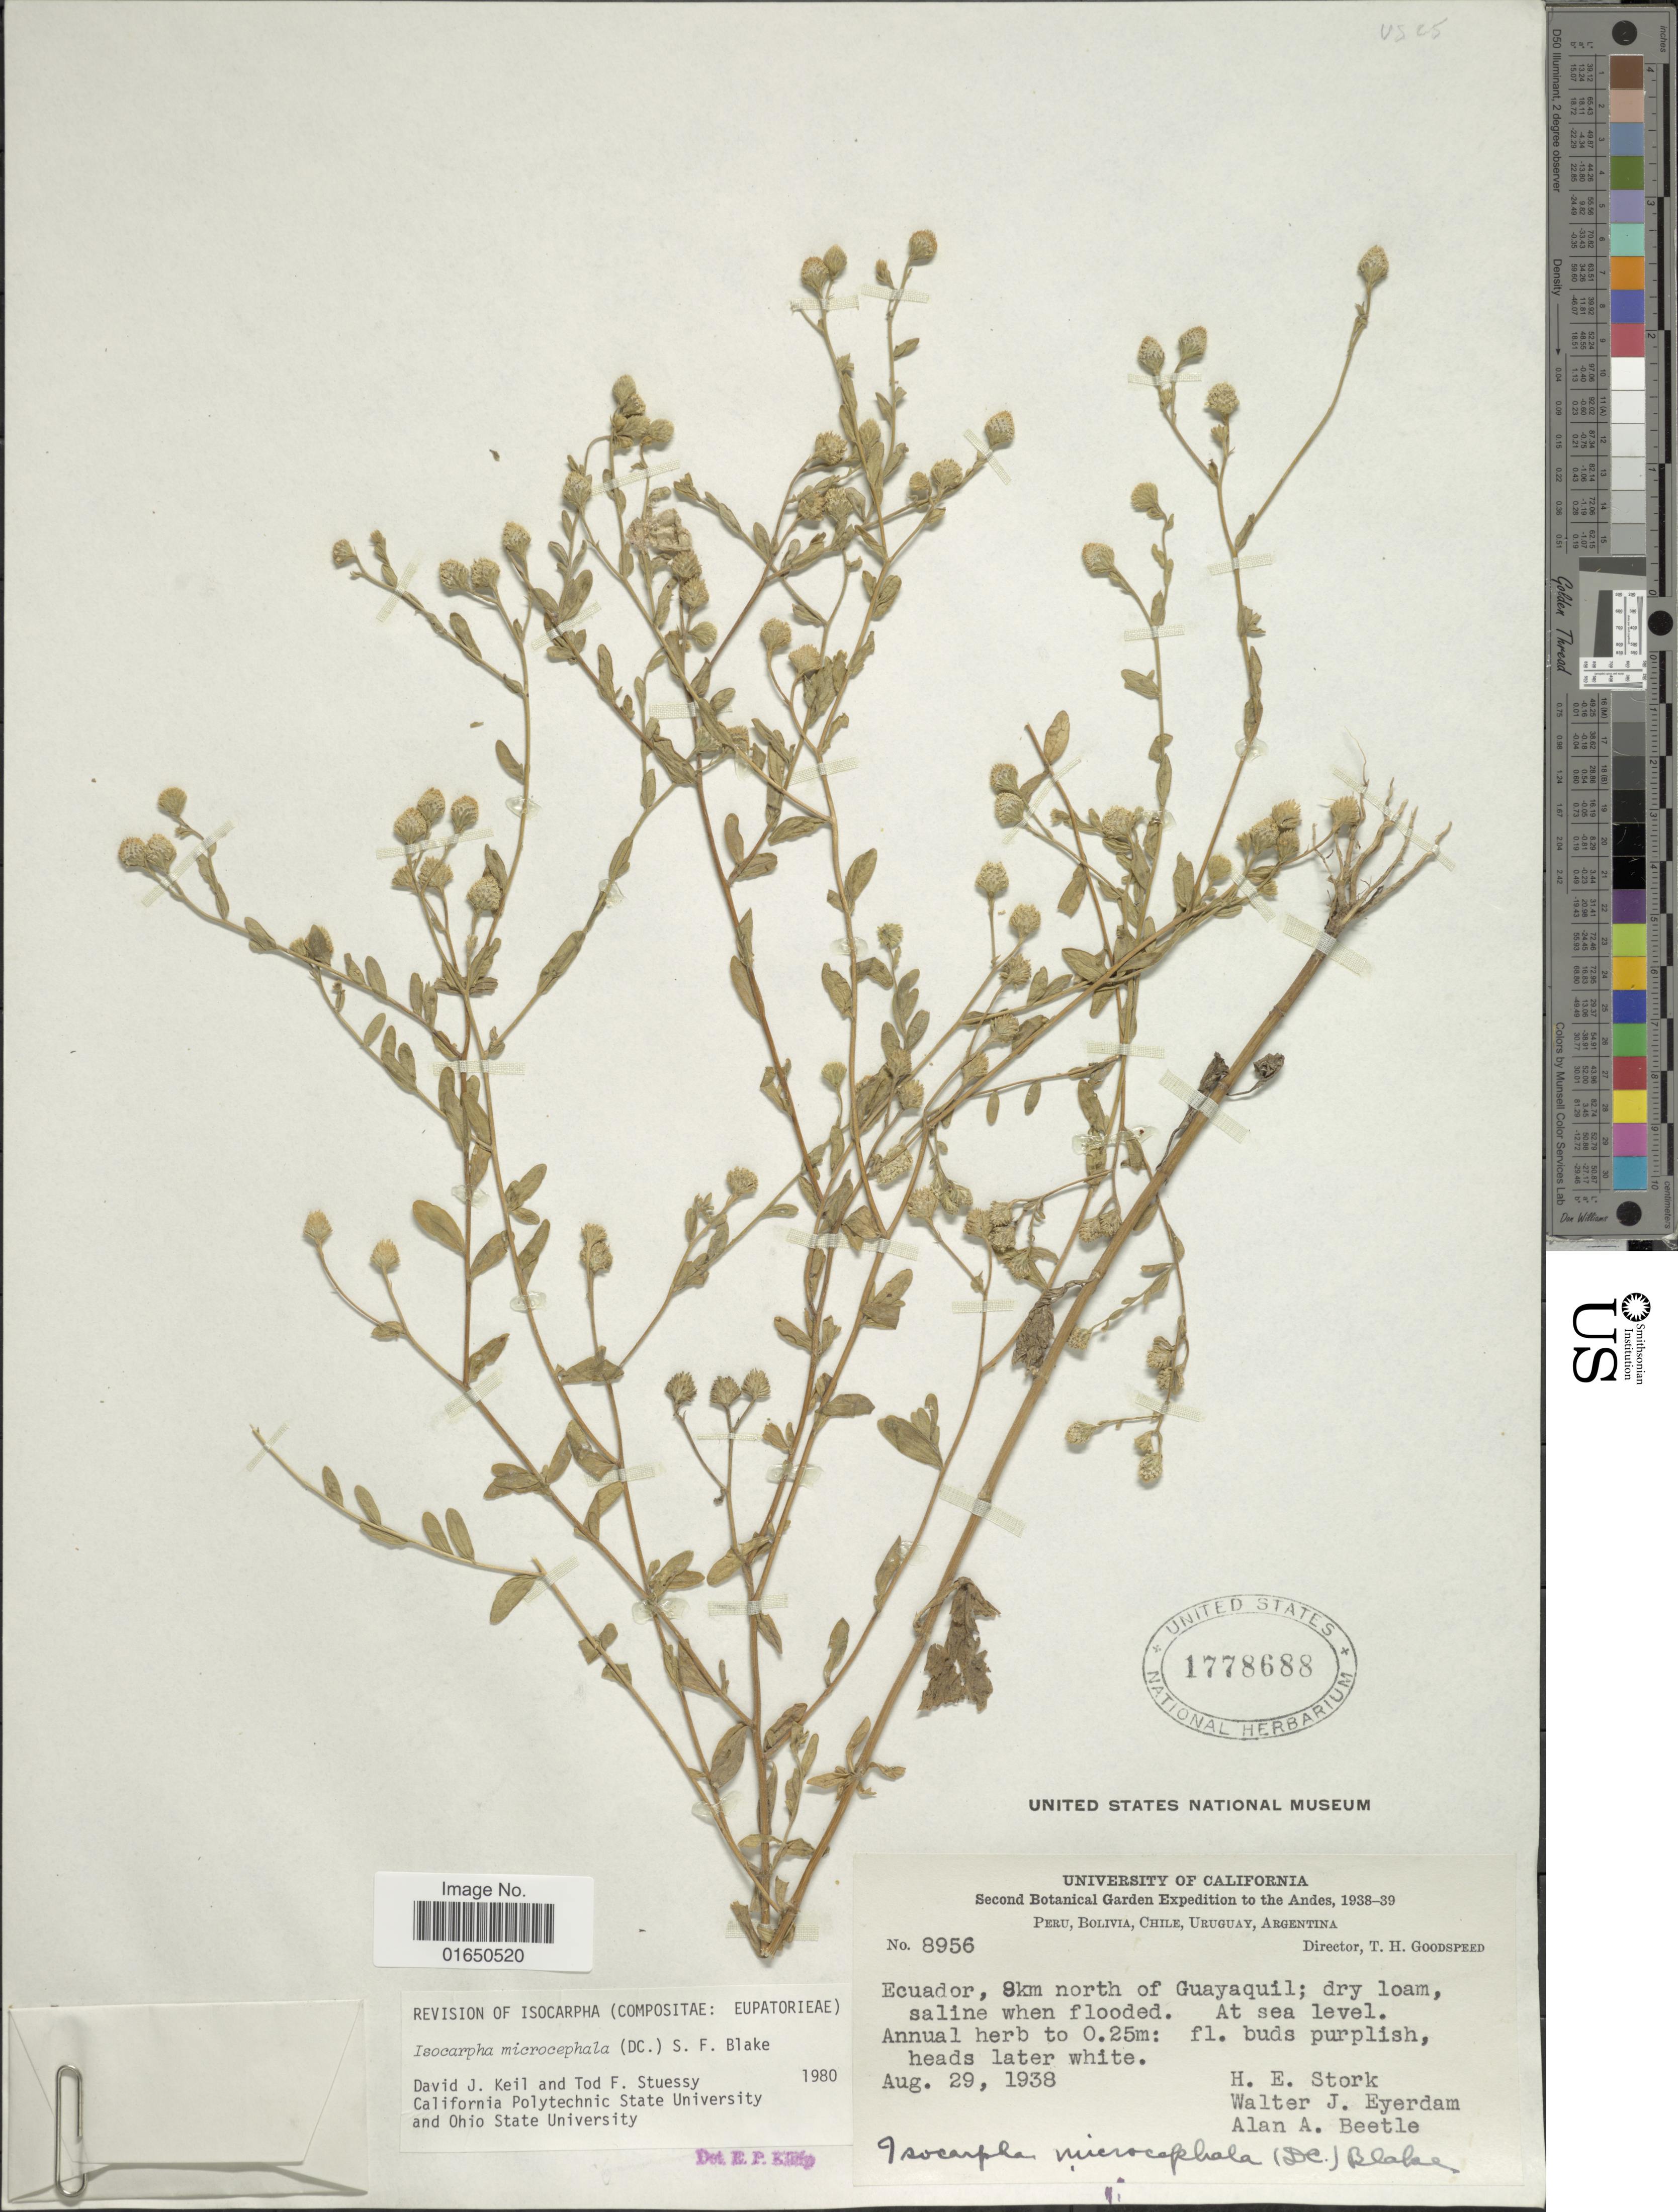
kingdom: Plantae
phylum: Tracheophyta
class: Magnoliopsida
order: Asterales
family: Asteraceae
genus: Isocarpha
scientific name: Isocarpha microcephala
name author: (DC.) S.F. Blake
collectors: H. E. Stork, W. J. Eyerdam & A. A. Beetle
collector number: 8956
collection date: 1938-08-29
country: Ecuador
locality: Andes. 8 km north of Guayaquil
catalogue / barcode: US 1778688